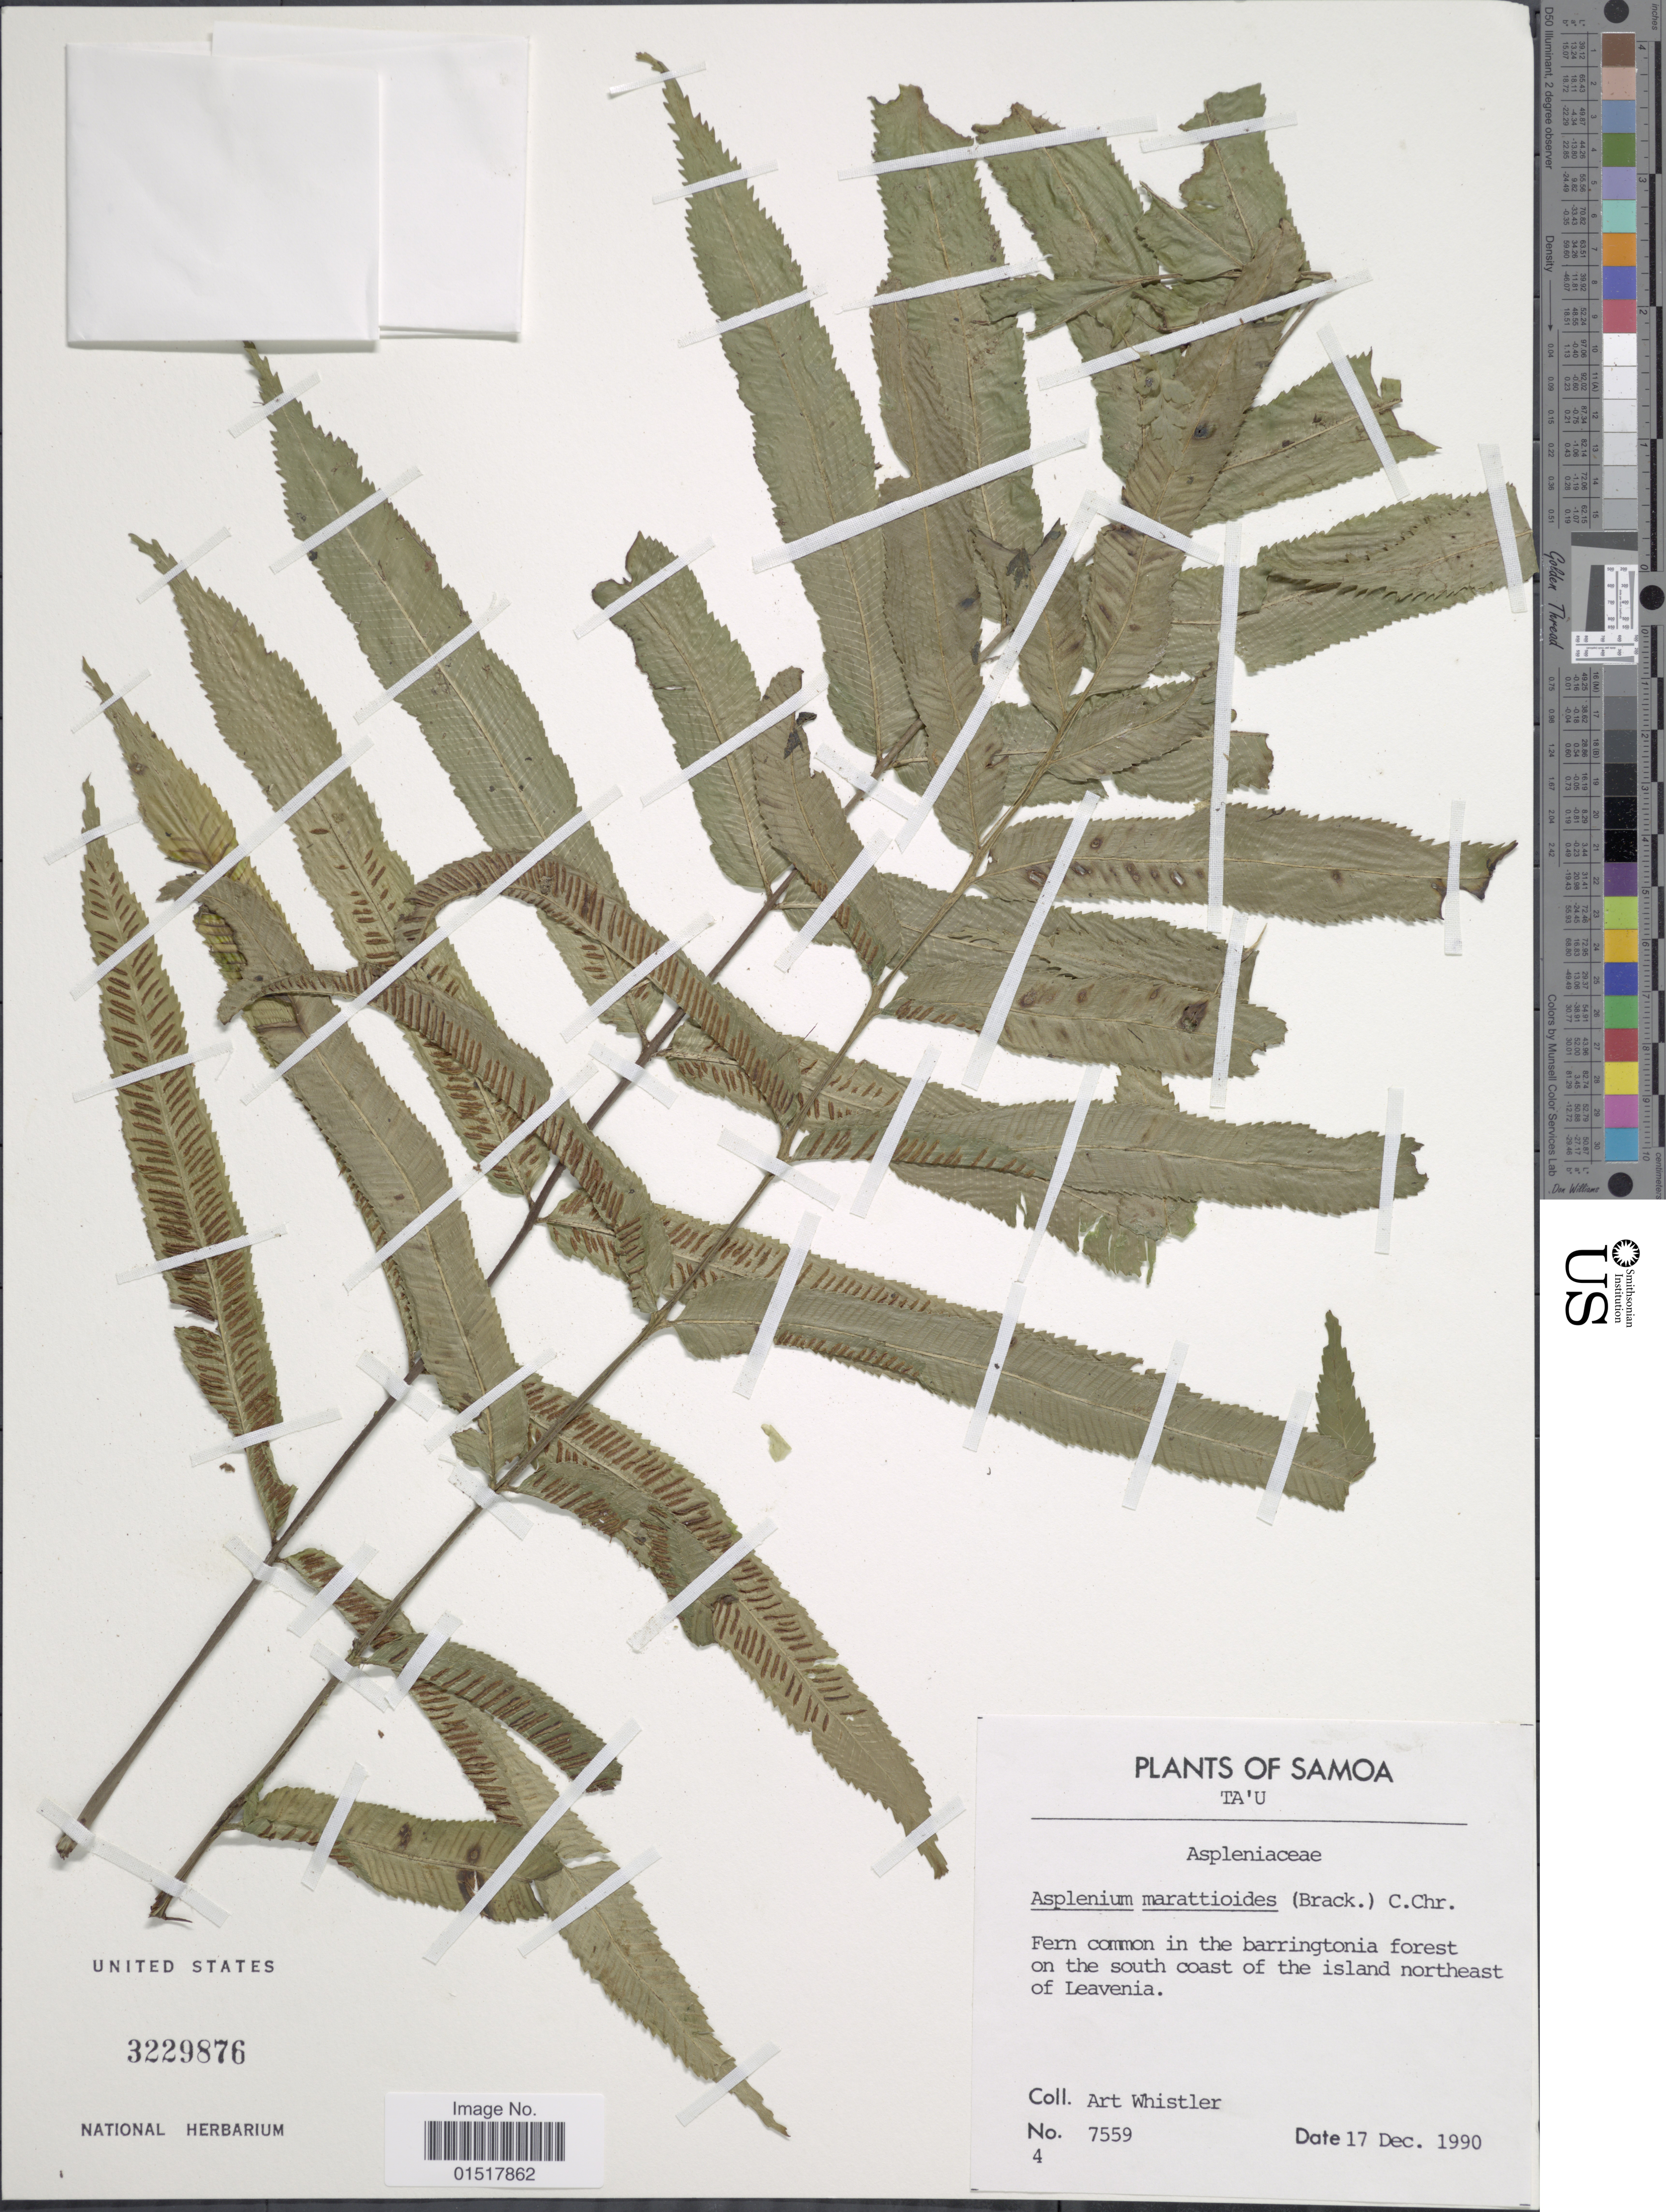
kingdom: Plantae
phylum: Tracheophyta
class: Polypodiopsida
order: Polypodiales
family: Aspleniaceae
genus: Asplenium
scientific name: Asplenium marattioides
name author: (Brack.) C. Chr.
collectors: A. Whistler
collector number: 7559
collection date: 1990-12-17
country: American Samoa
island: Ta'u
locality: Ta'u. Fern common in the barringtonia forest on the south coast of the islannd northeast of Leavenia.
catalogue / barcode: US 3229876